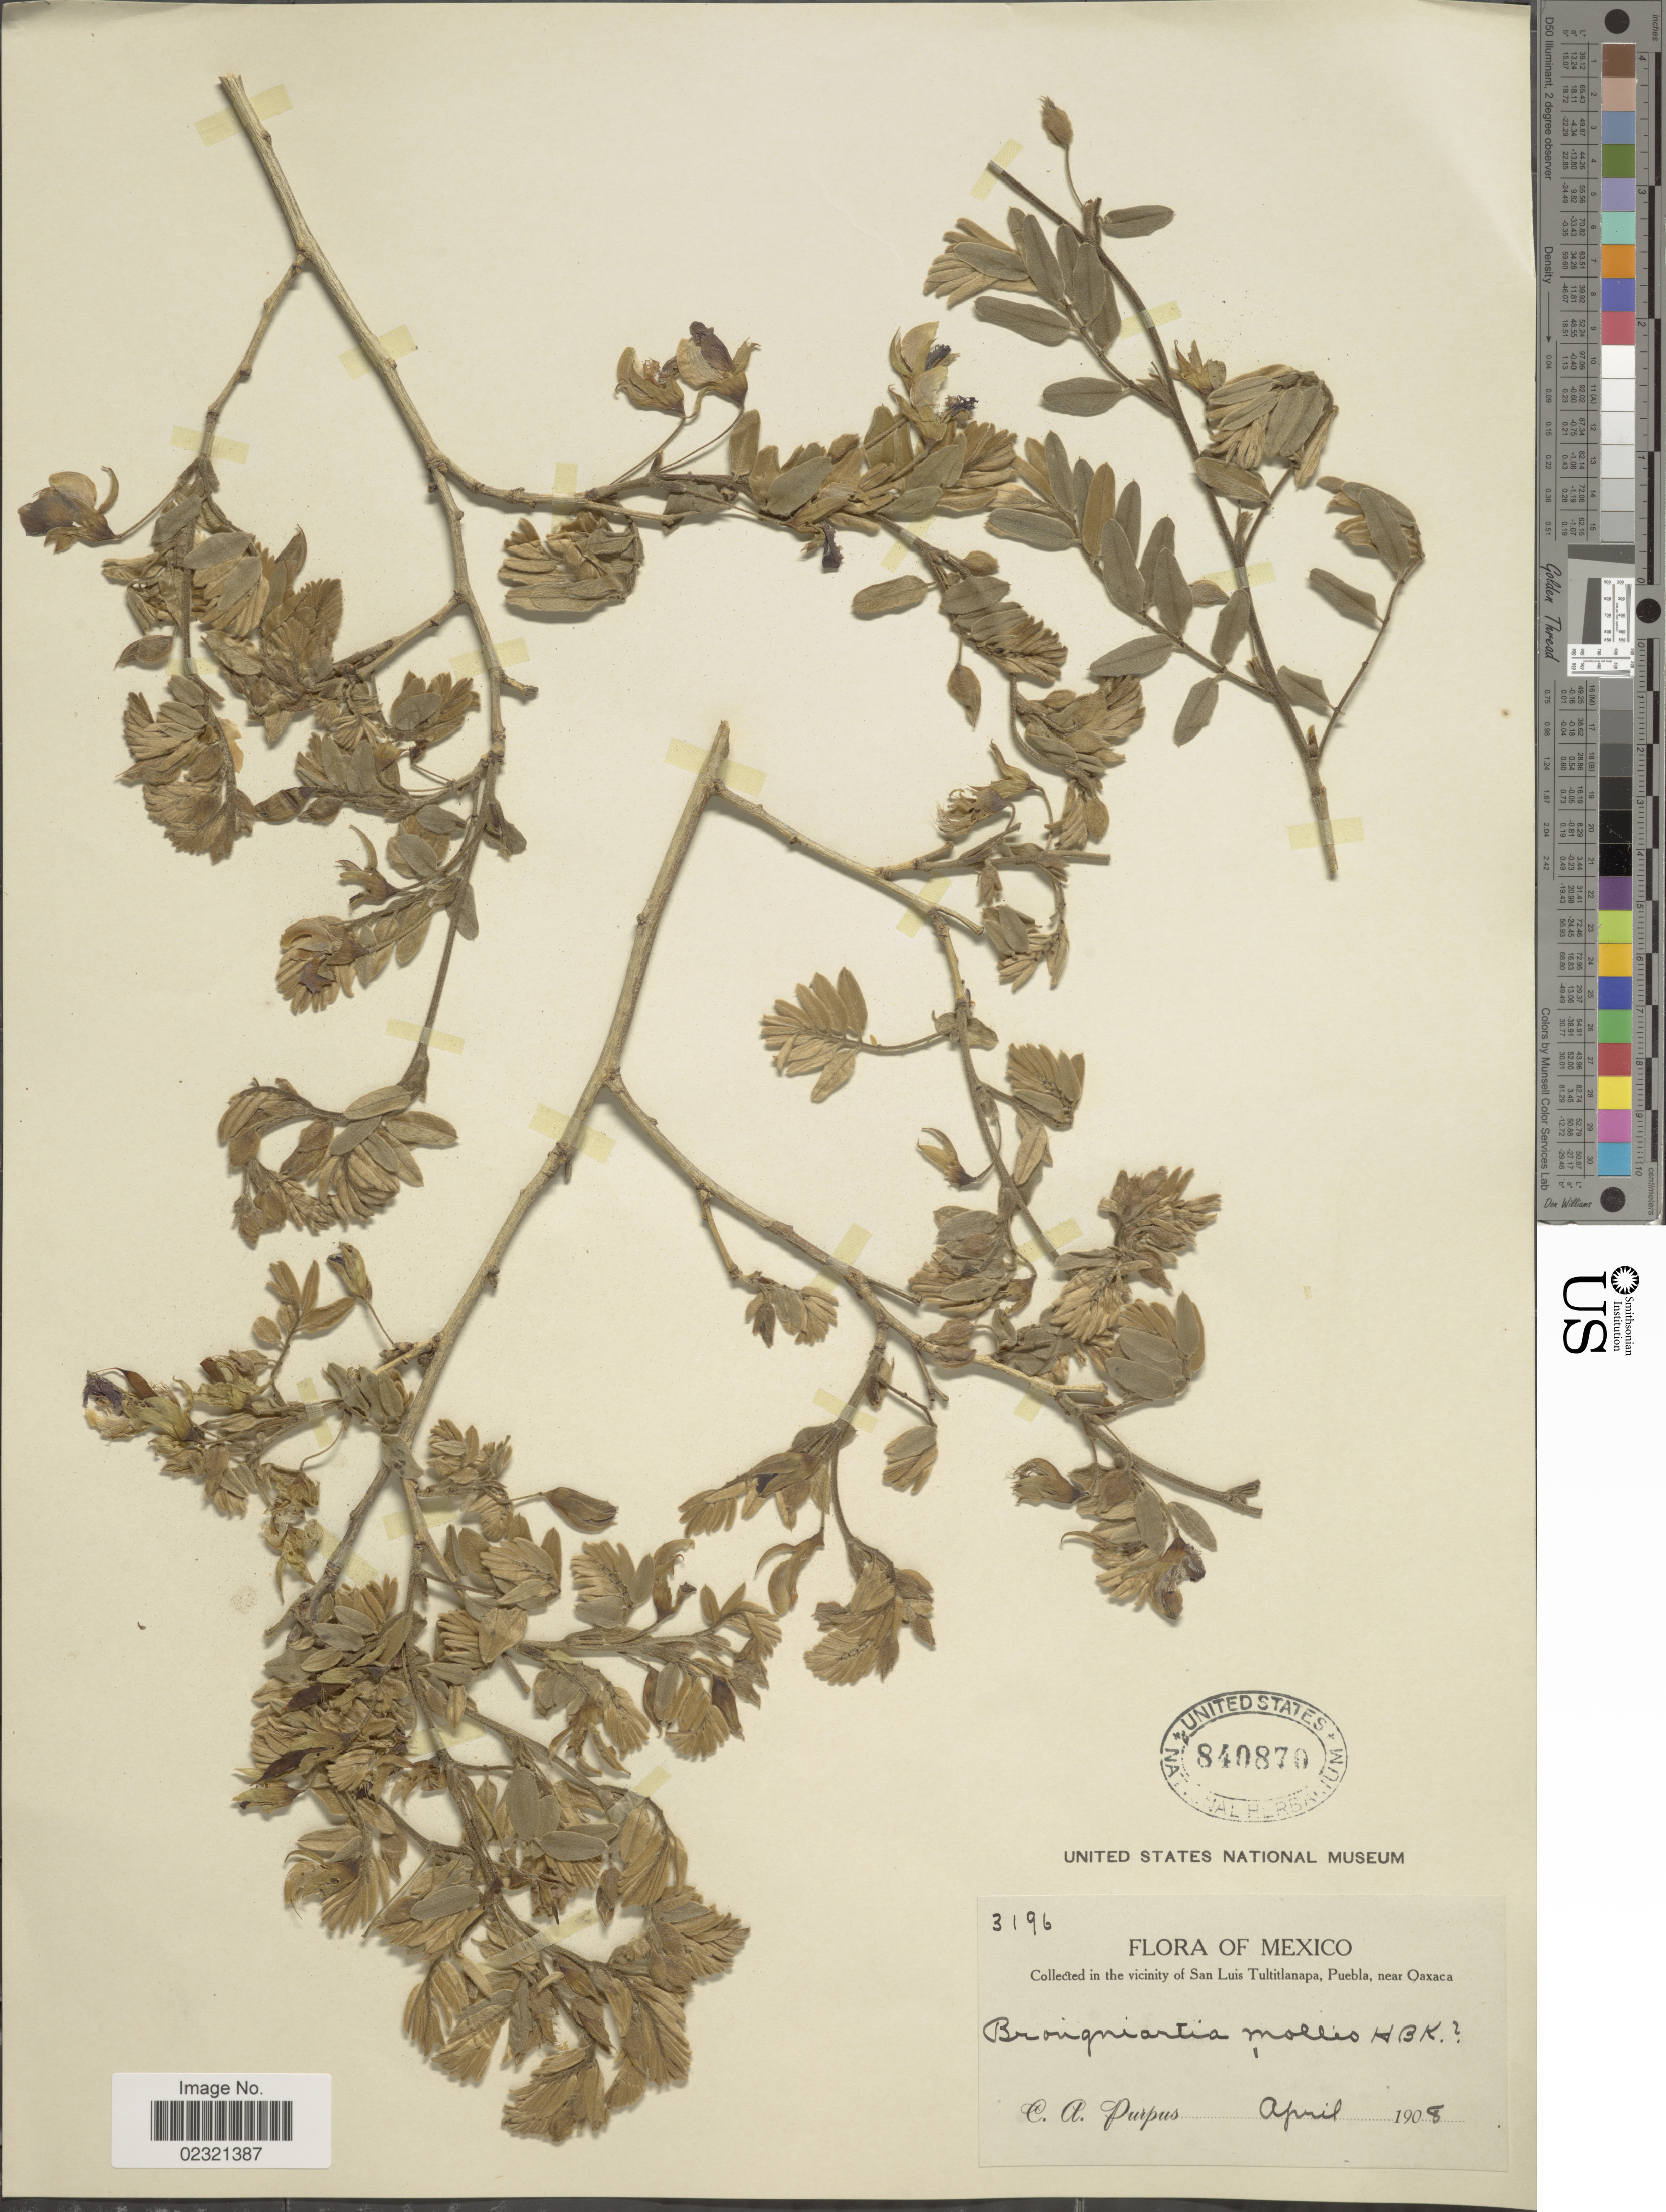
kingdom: Plantae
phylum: Tracheophyta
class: Magnoliopsida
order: Fabales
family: Fabaceae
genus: Brongniartia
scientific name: Brongniartia mollis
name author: Kunth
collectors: C. A. Purpus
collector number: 3196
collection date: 1908-04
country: Mexico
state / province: Puebla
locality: In the vicinity of San Luis Tultitlanapa, Puebla, near Oaxaca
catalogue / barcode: US 840870